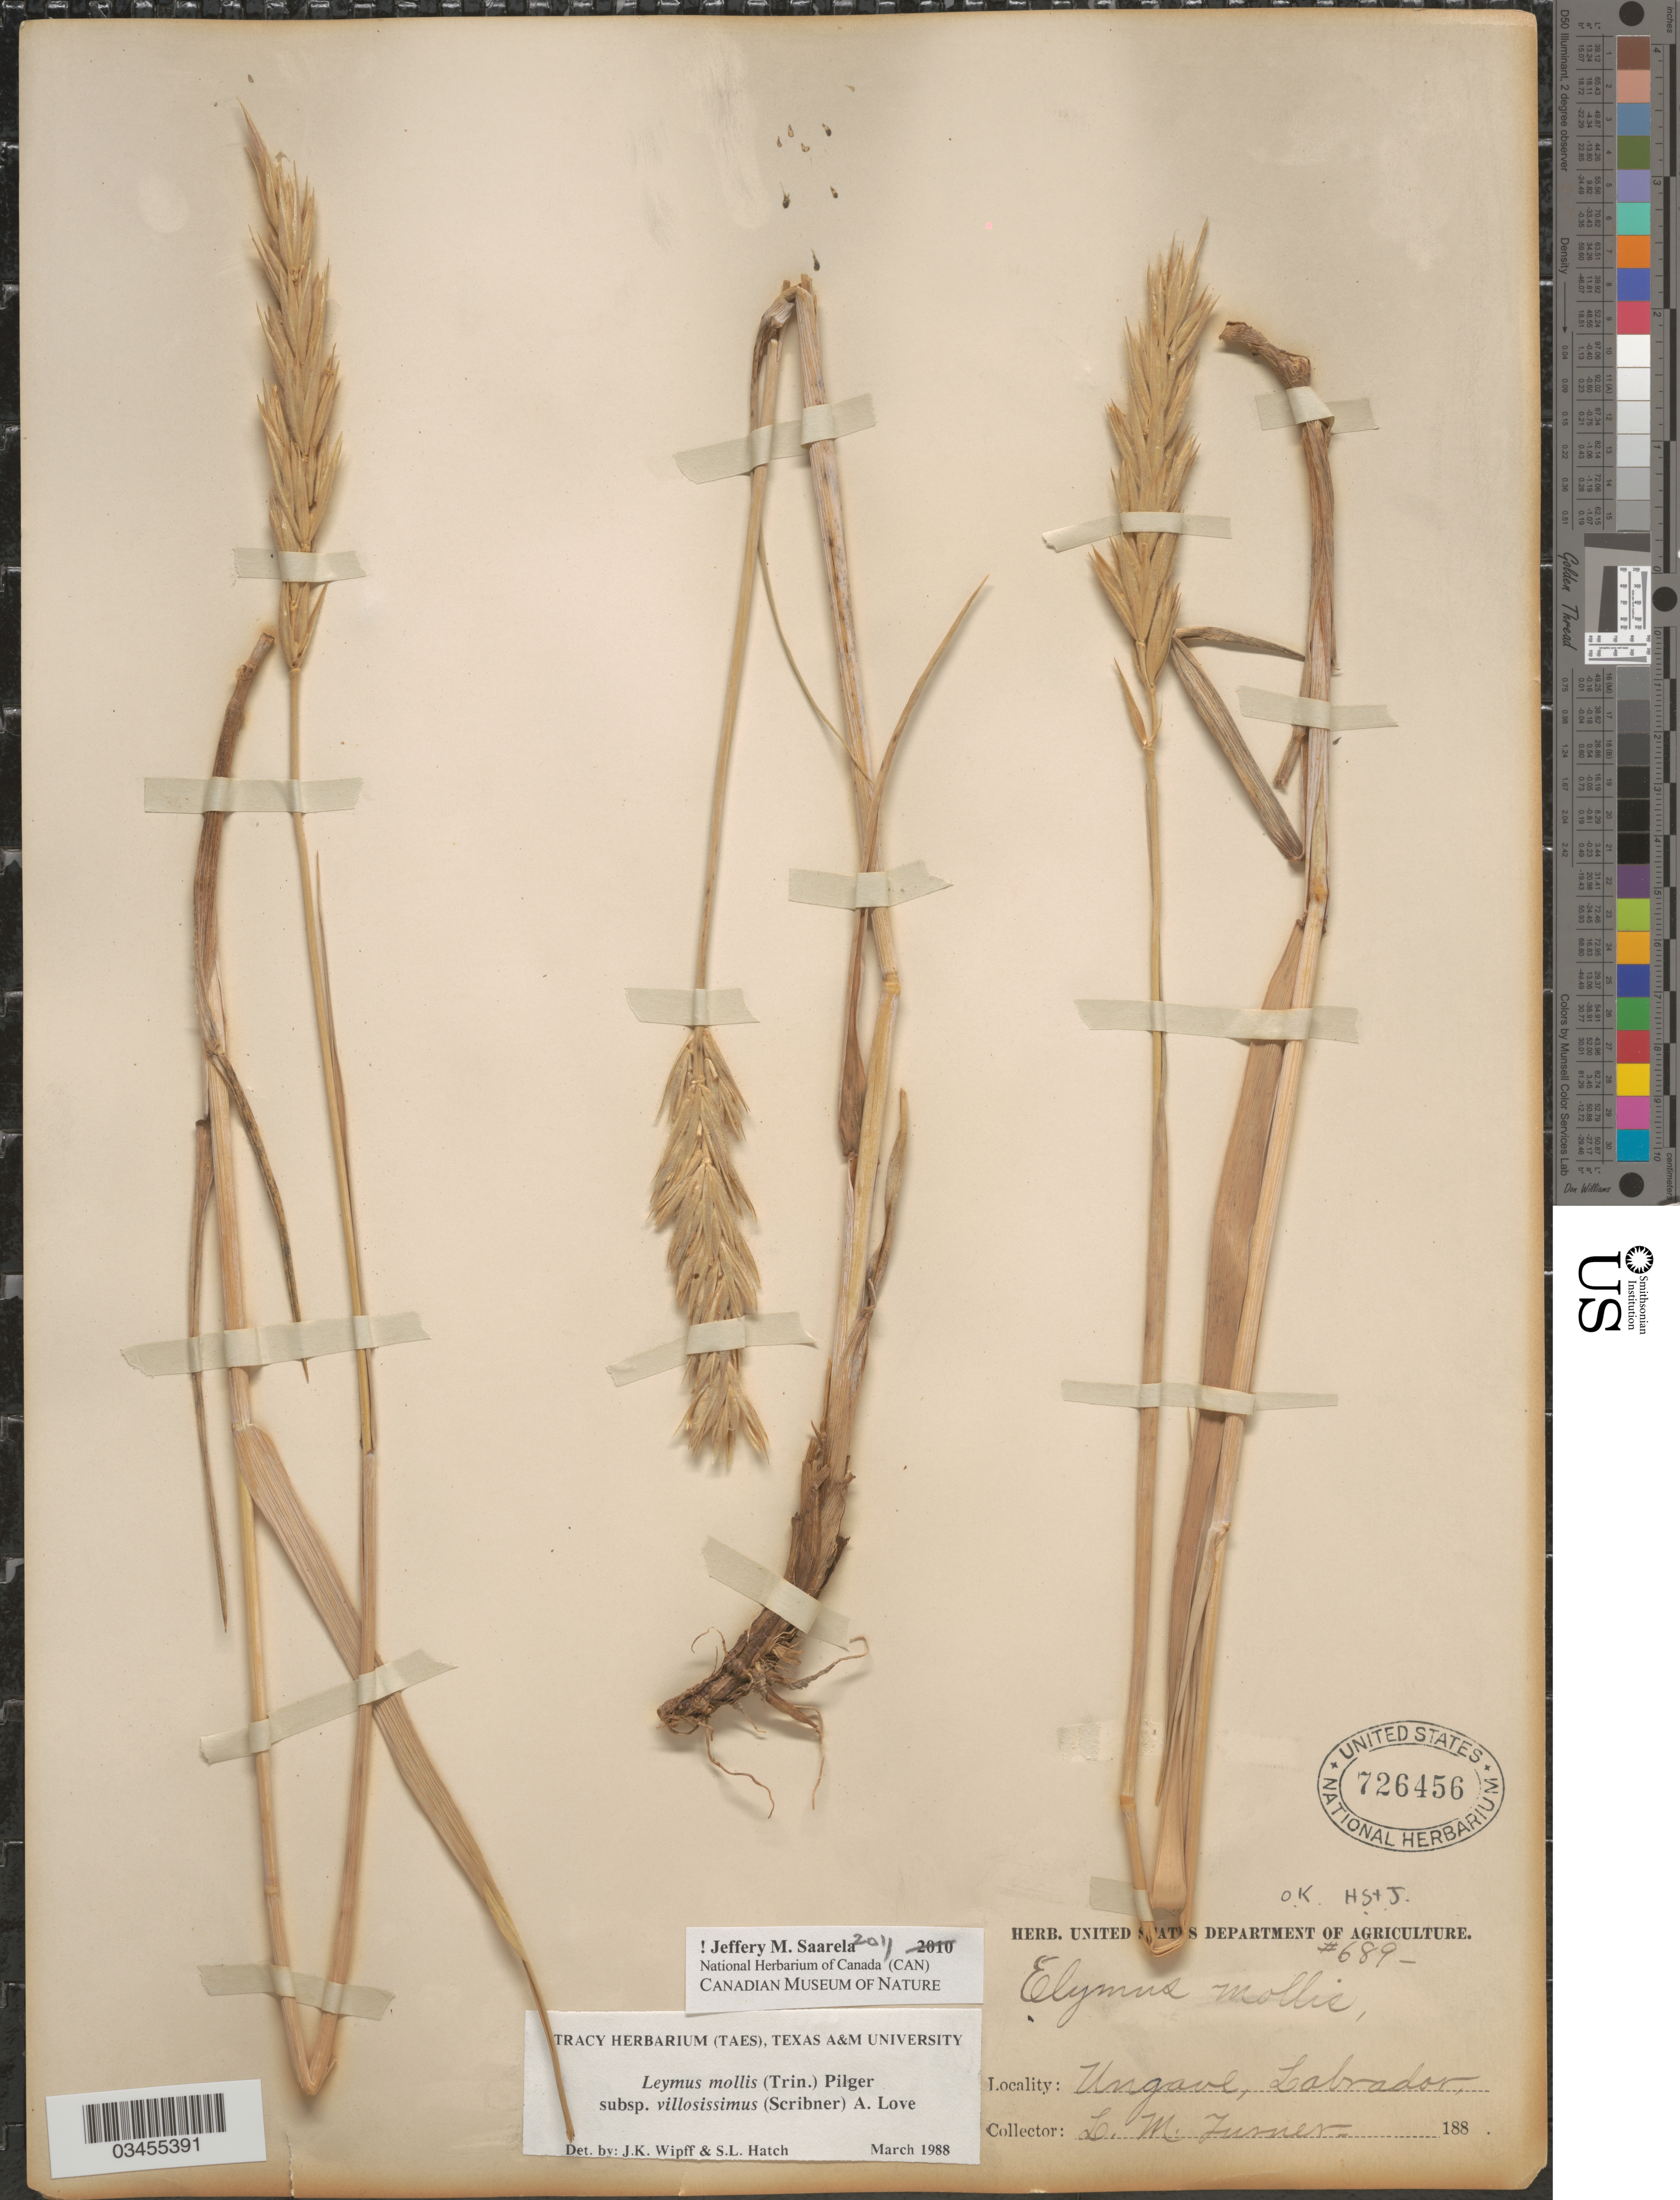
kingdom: Plantae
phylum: Tracheophyta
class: Liliopsida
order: Poales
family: Poaceae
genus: Leymus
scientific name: Leymus mollis subsp. villosissimus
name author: (Scribn.) Á. Löve & D. Löve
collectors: L. M. Turner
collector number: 689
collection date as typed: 188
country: Canada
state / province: Newfoundland and Labrador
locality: Ungave, Labrador.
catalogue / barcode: US 726456